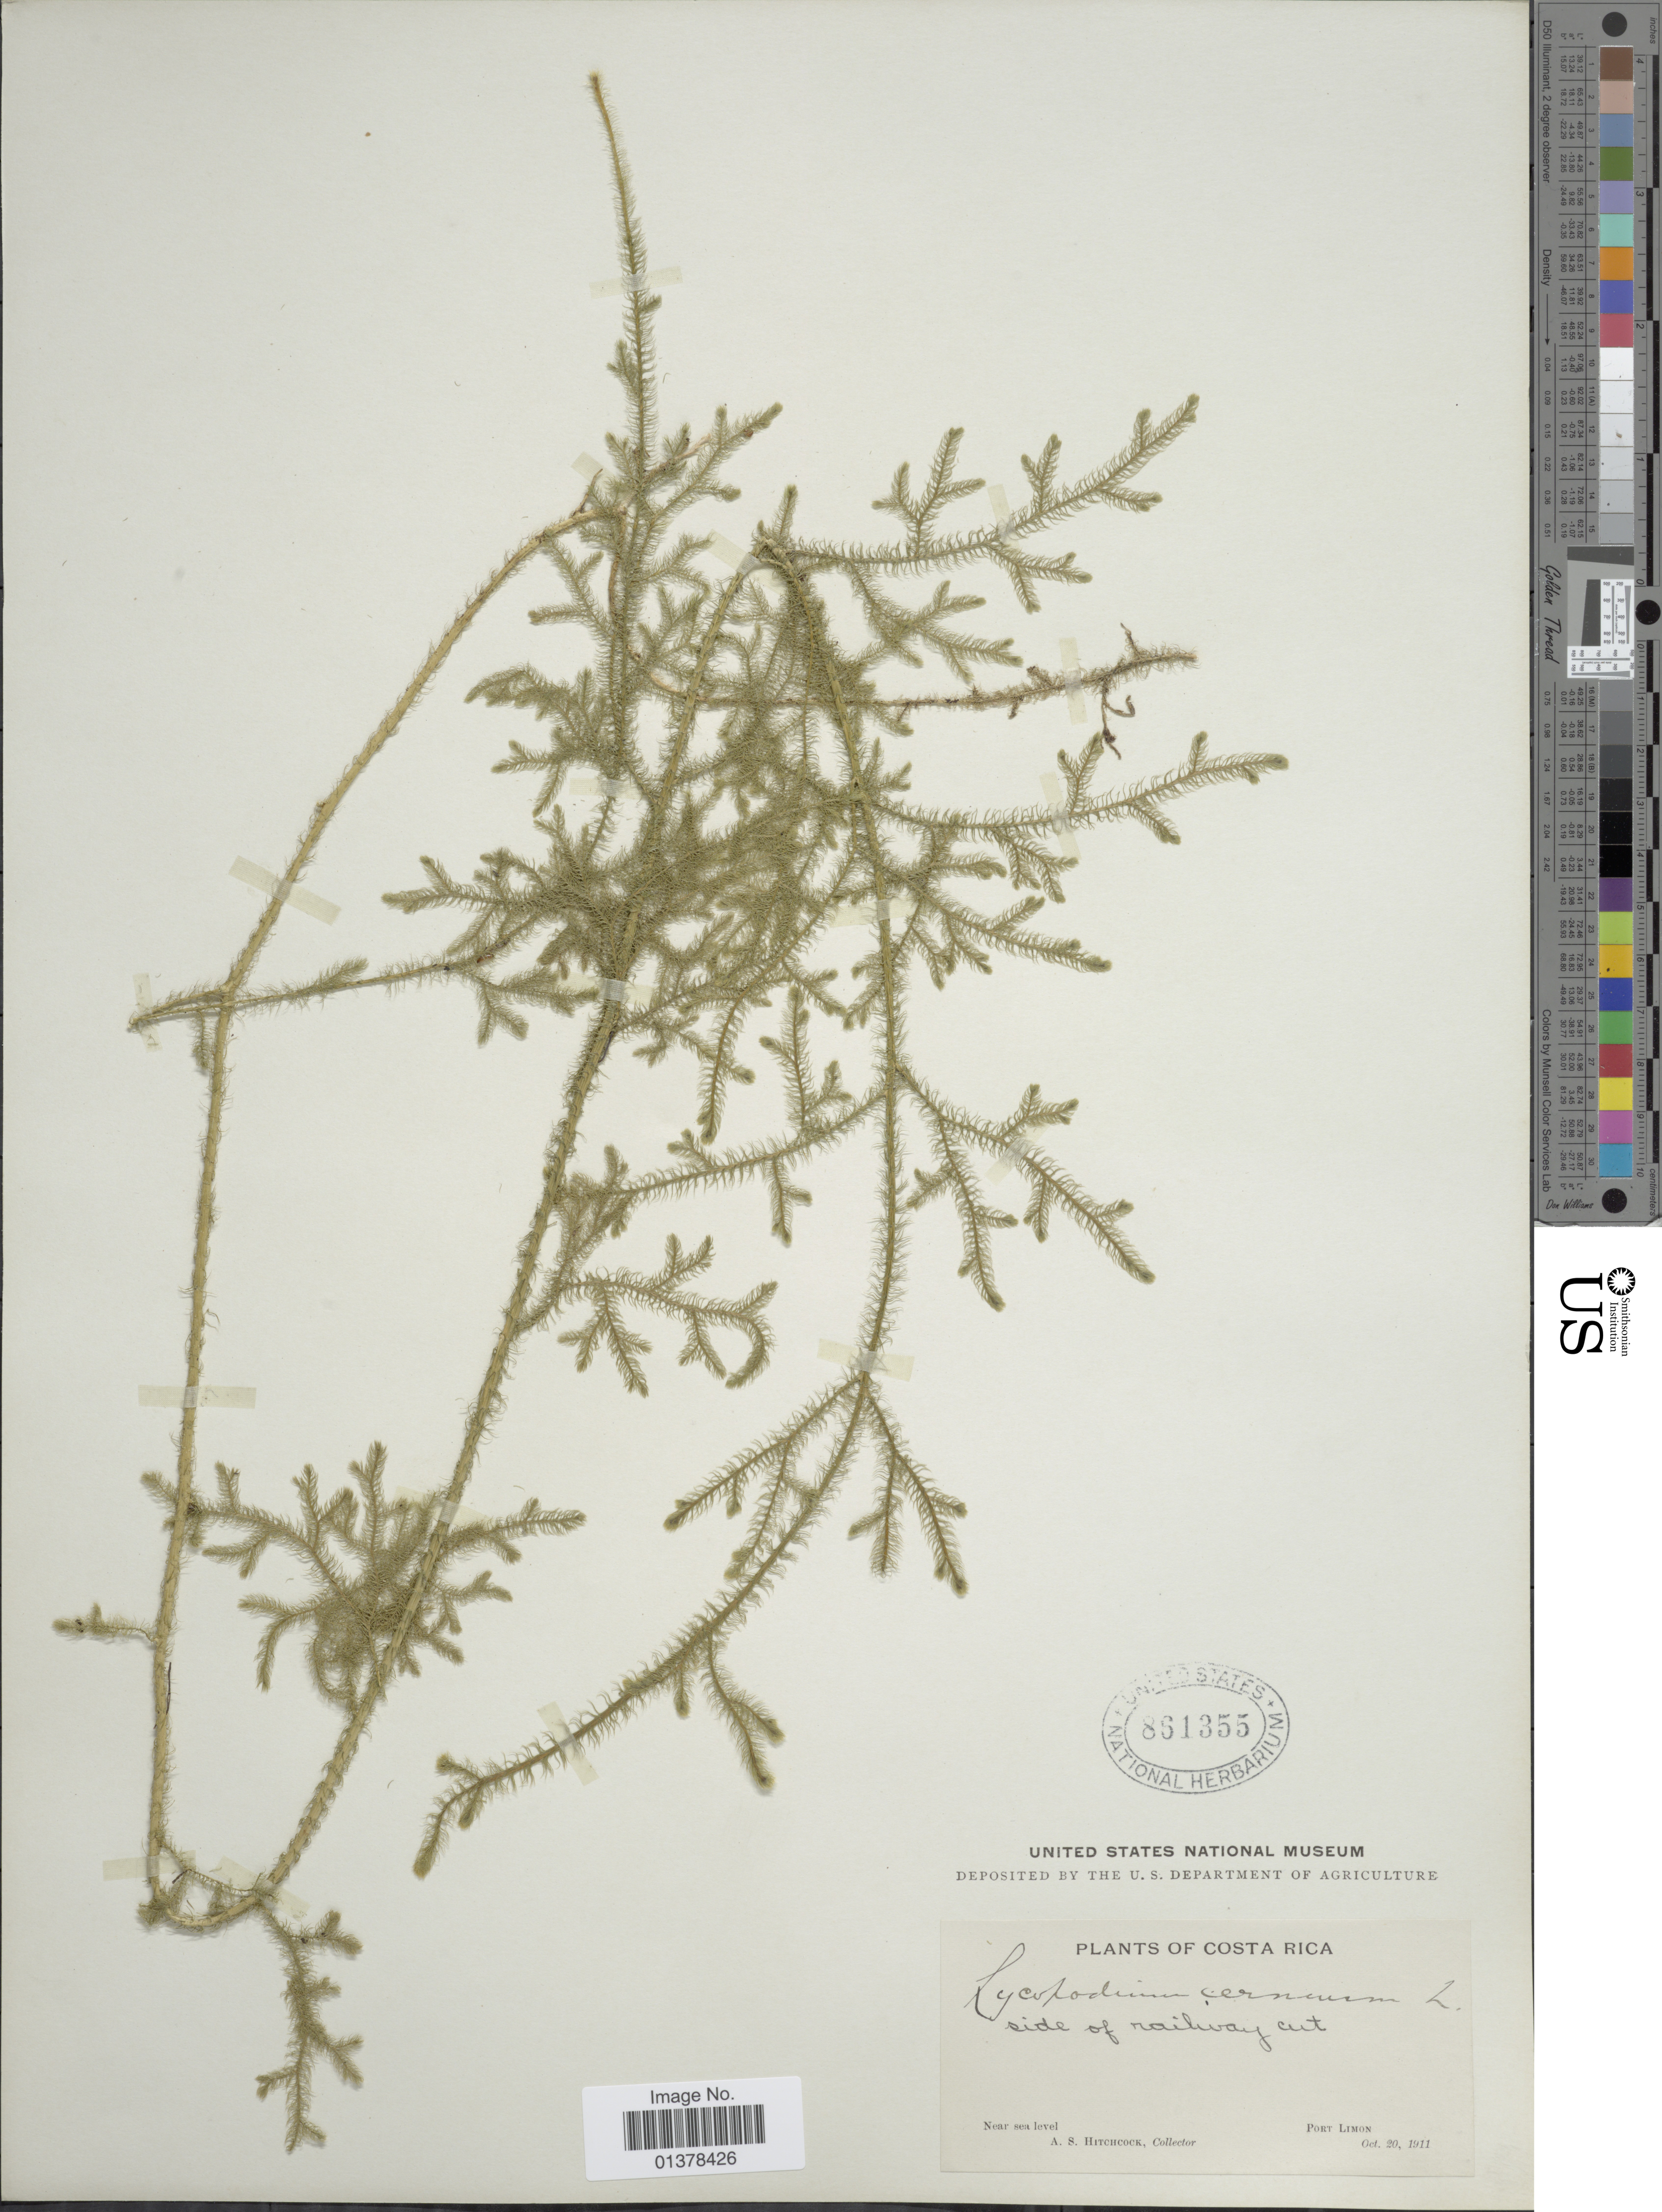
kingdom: Plantae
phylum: Tracheophyta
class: Lycopodiopsida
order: Lycopodiales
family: Lycopodiaceae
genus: Palhinhaea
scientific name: Palhinhaea cernua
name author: (L.) Vasc. & Franco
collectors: A. S. Hitchcock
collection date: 1911-10-20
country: Costa Rica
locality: Side of railway, near sea level, Port Limon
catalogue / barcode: US 861355